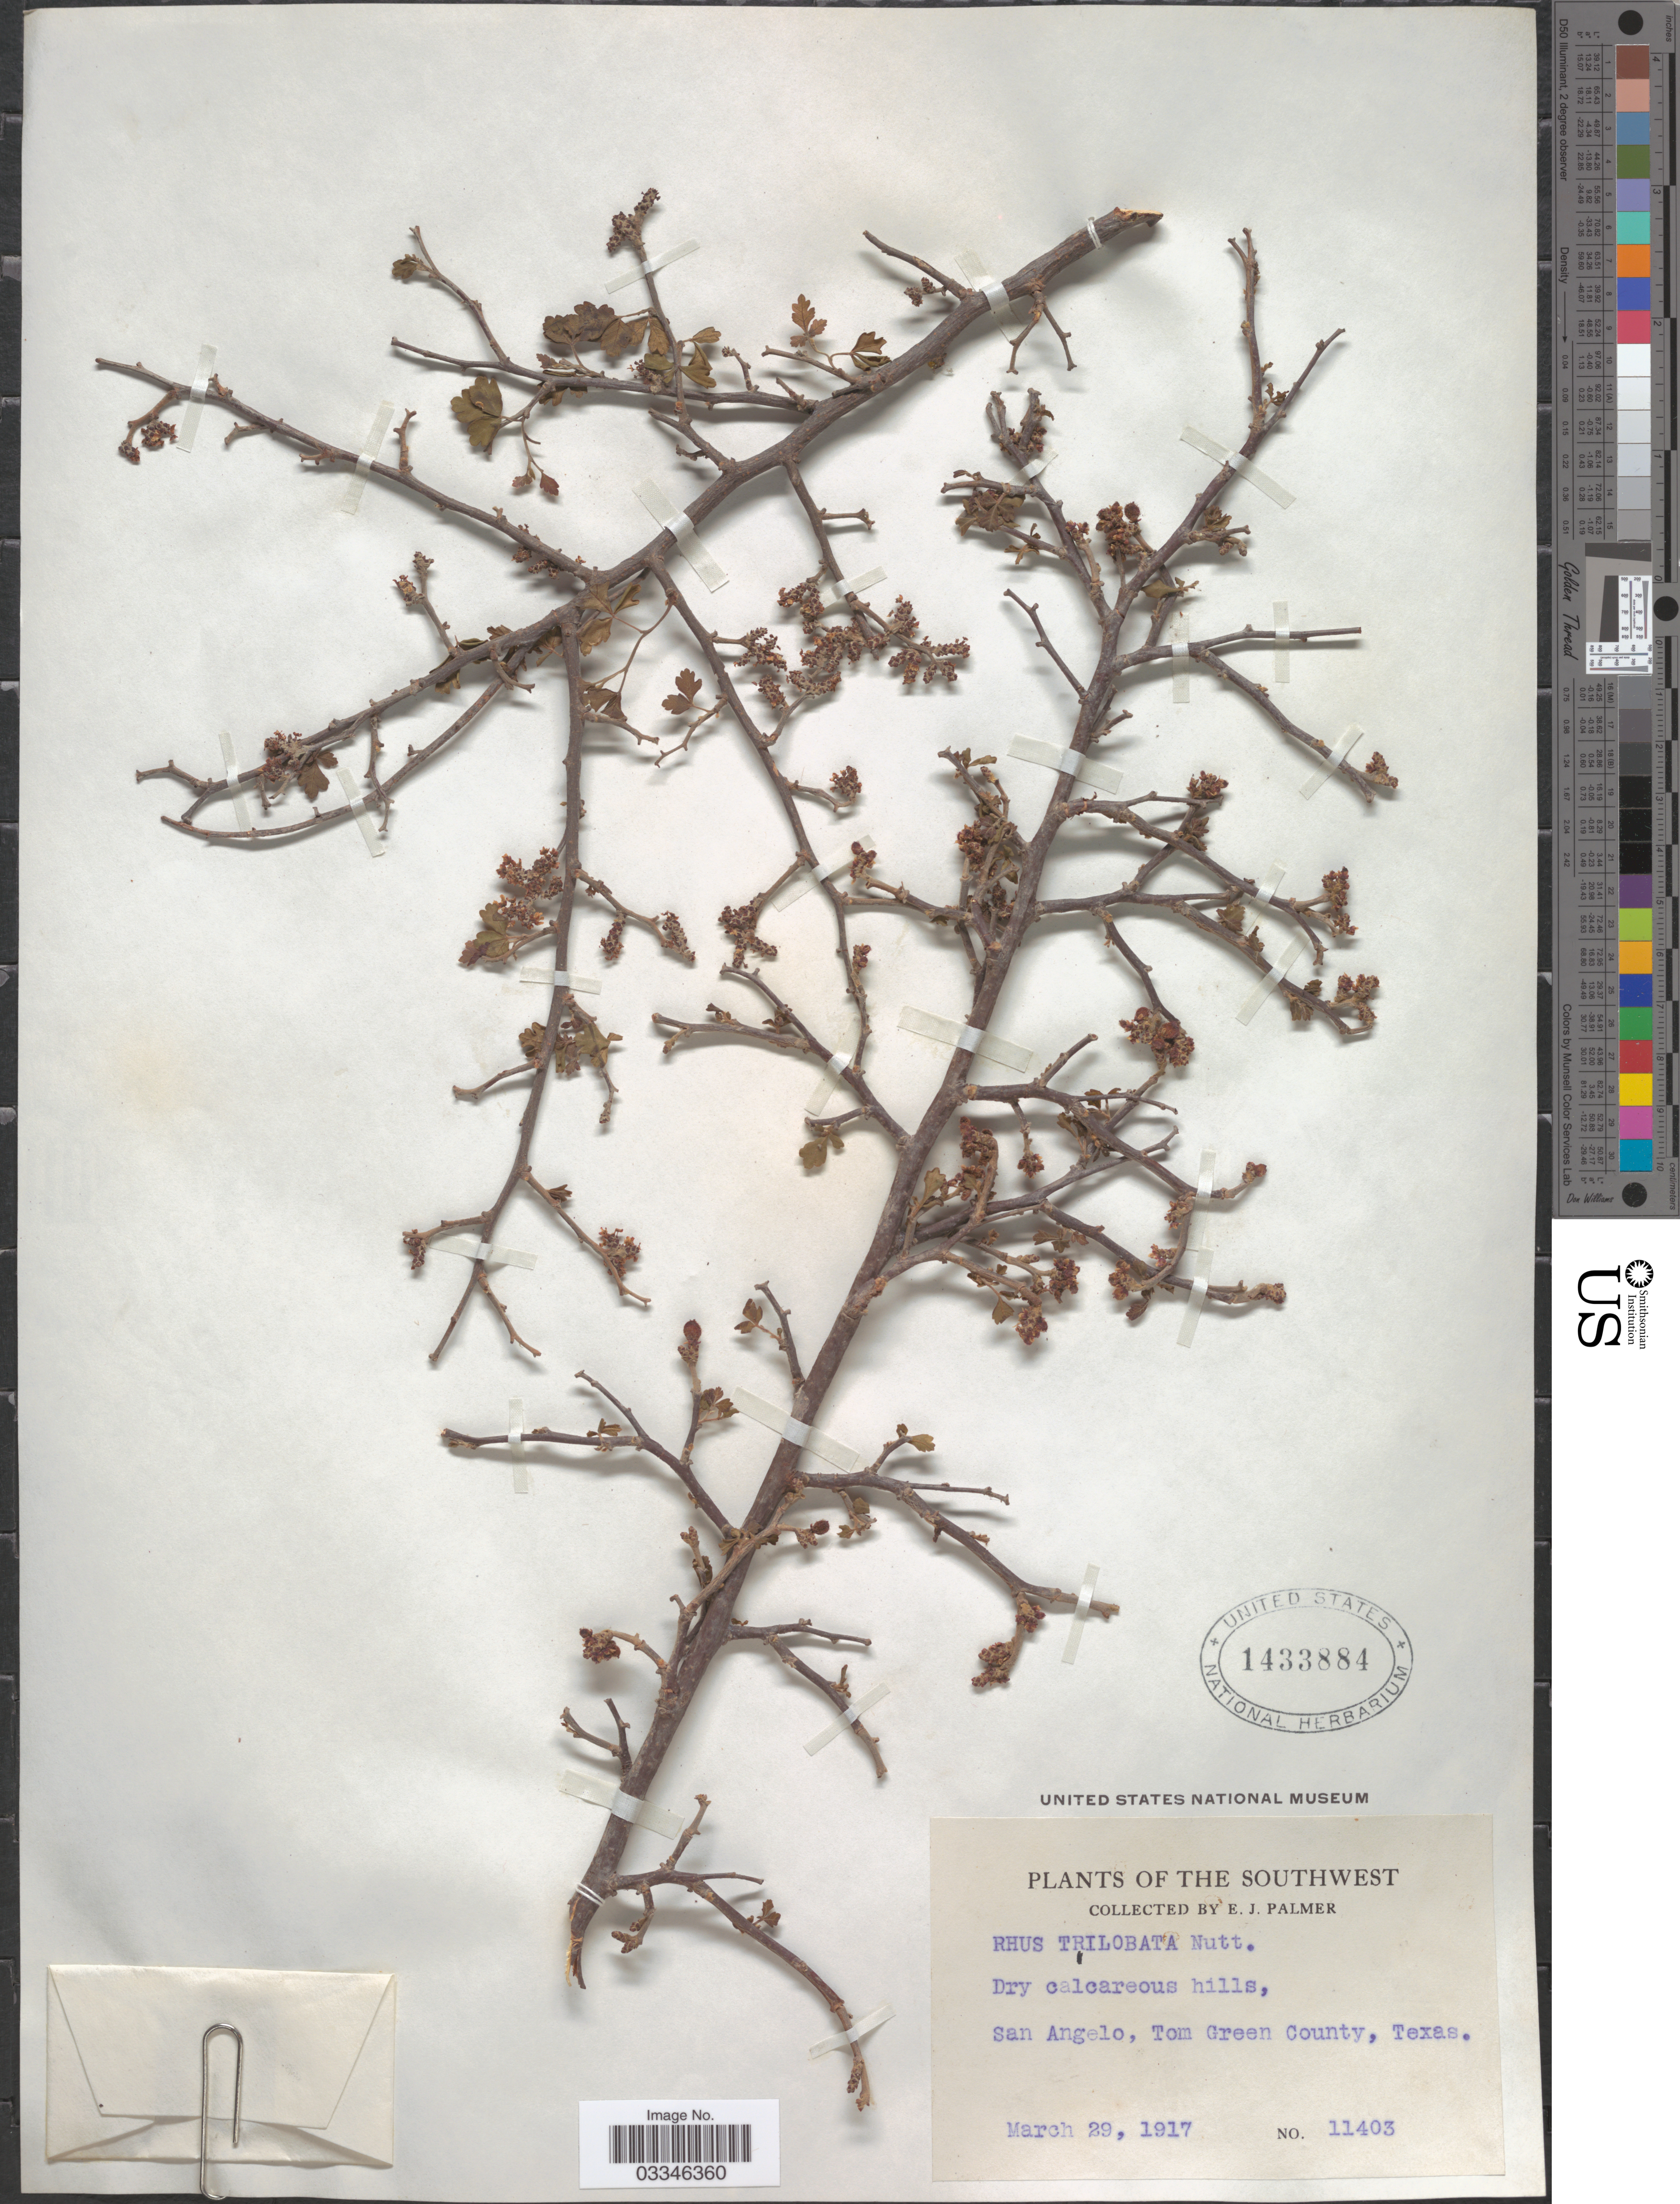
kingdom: Plantae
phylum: Tracheophyta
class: Magnoliopsida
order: Sapindales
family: Anacardiaceae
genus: Rhus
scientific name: Rhus trilobata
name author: Nutt.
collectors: E. J. Palmer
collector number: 11403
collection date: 1917-03-29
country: United States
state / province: Texas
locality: The Southwest. San Angelo, Tom Green County.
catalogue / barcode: US 1433884